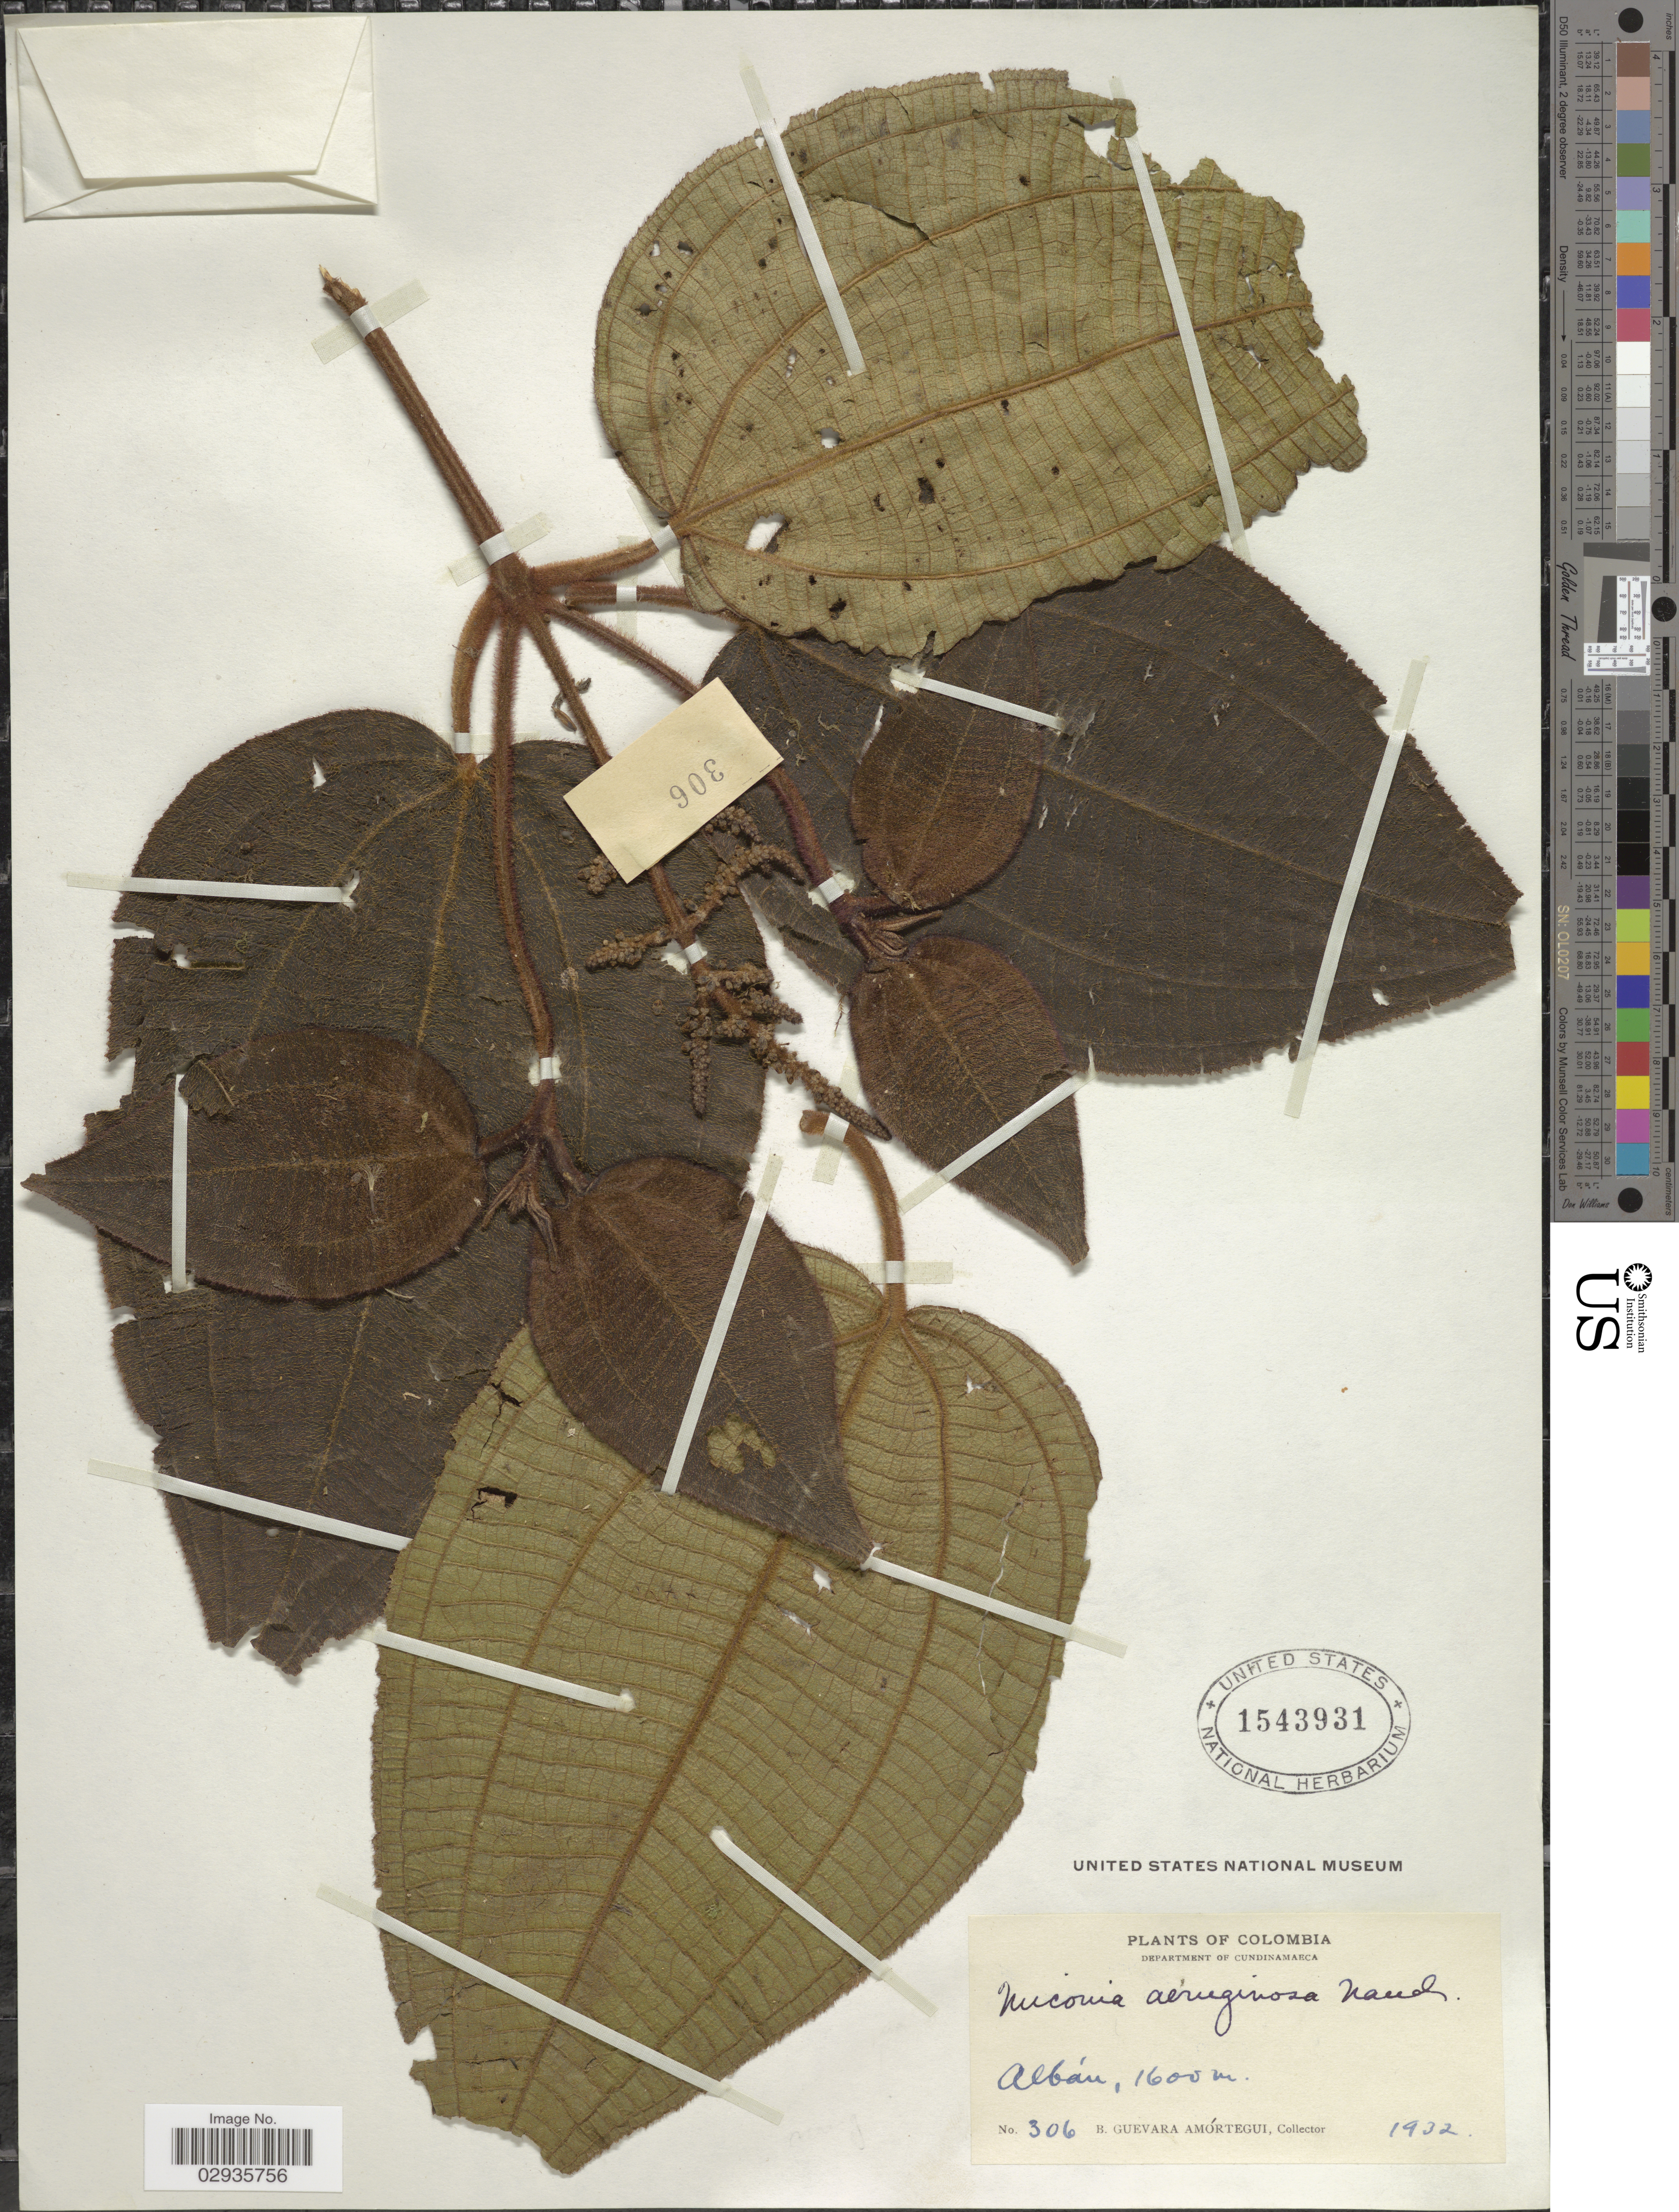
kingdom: Plantae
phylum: Tracheophyta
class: Magnoliopsida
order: Myrtales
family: Melastomataceae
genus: Miconia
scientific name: Miconia aeruginosa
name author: Naudin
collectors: B. Guevara Amortegui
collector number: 306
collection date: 1932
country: Colombia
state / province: Cundinamarca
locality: Department of Cundinamarca. Albán.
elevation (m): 1600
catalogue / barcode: US 1543931